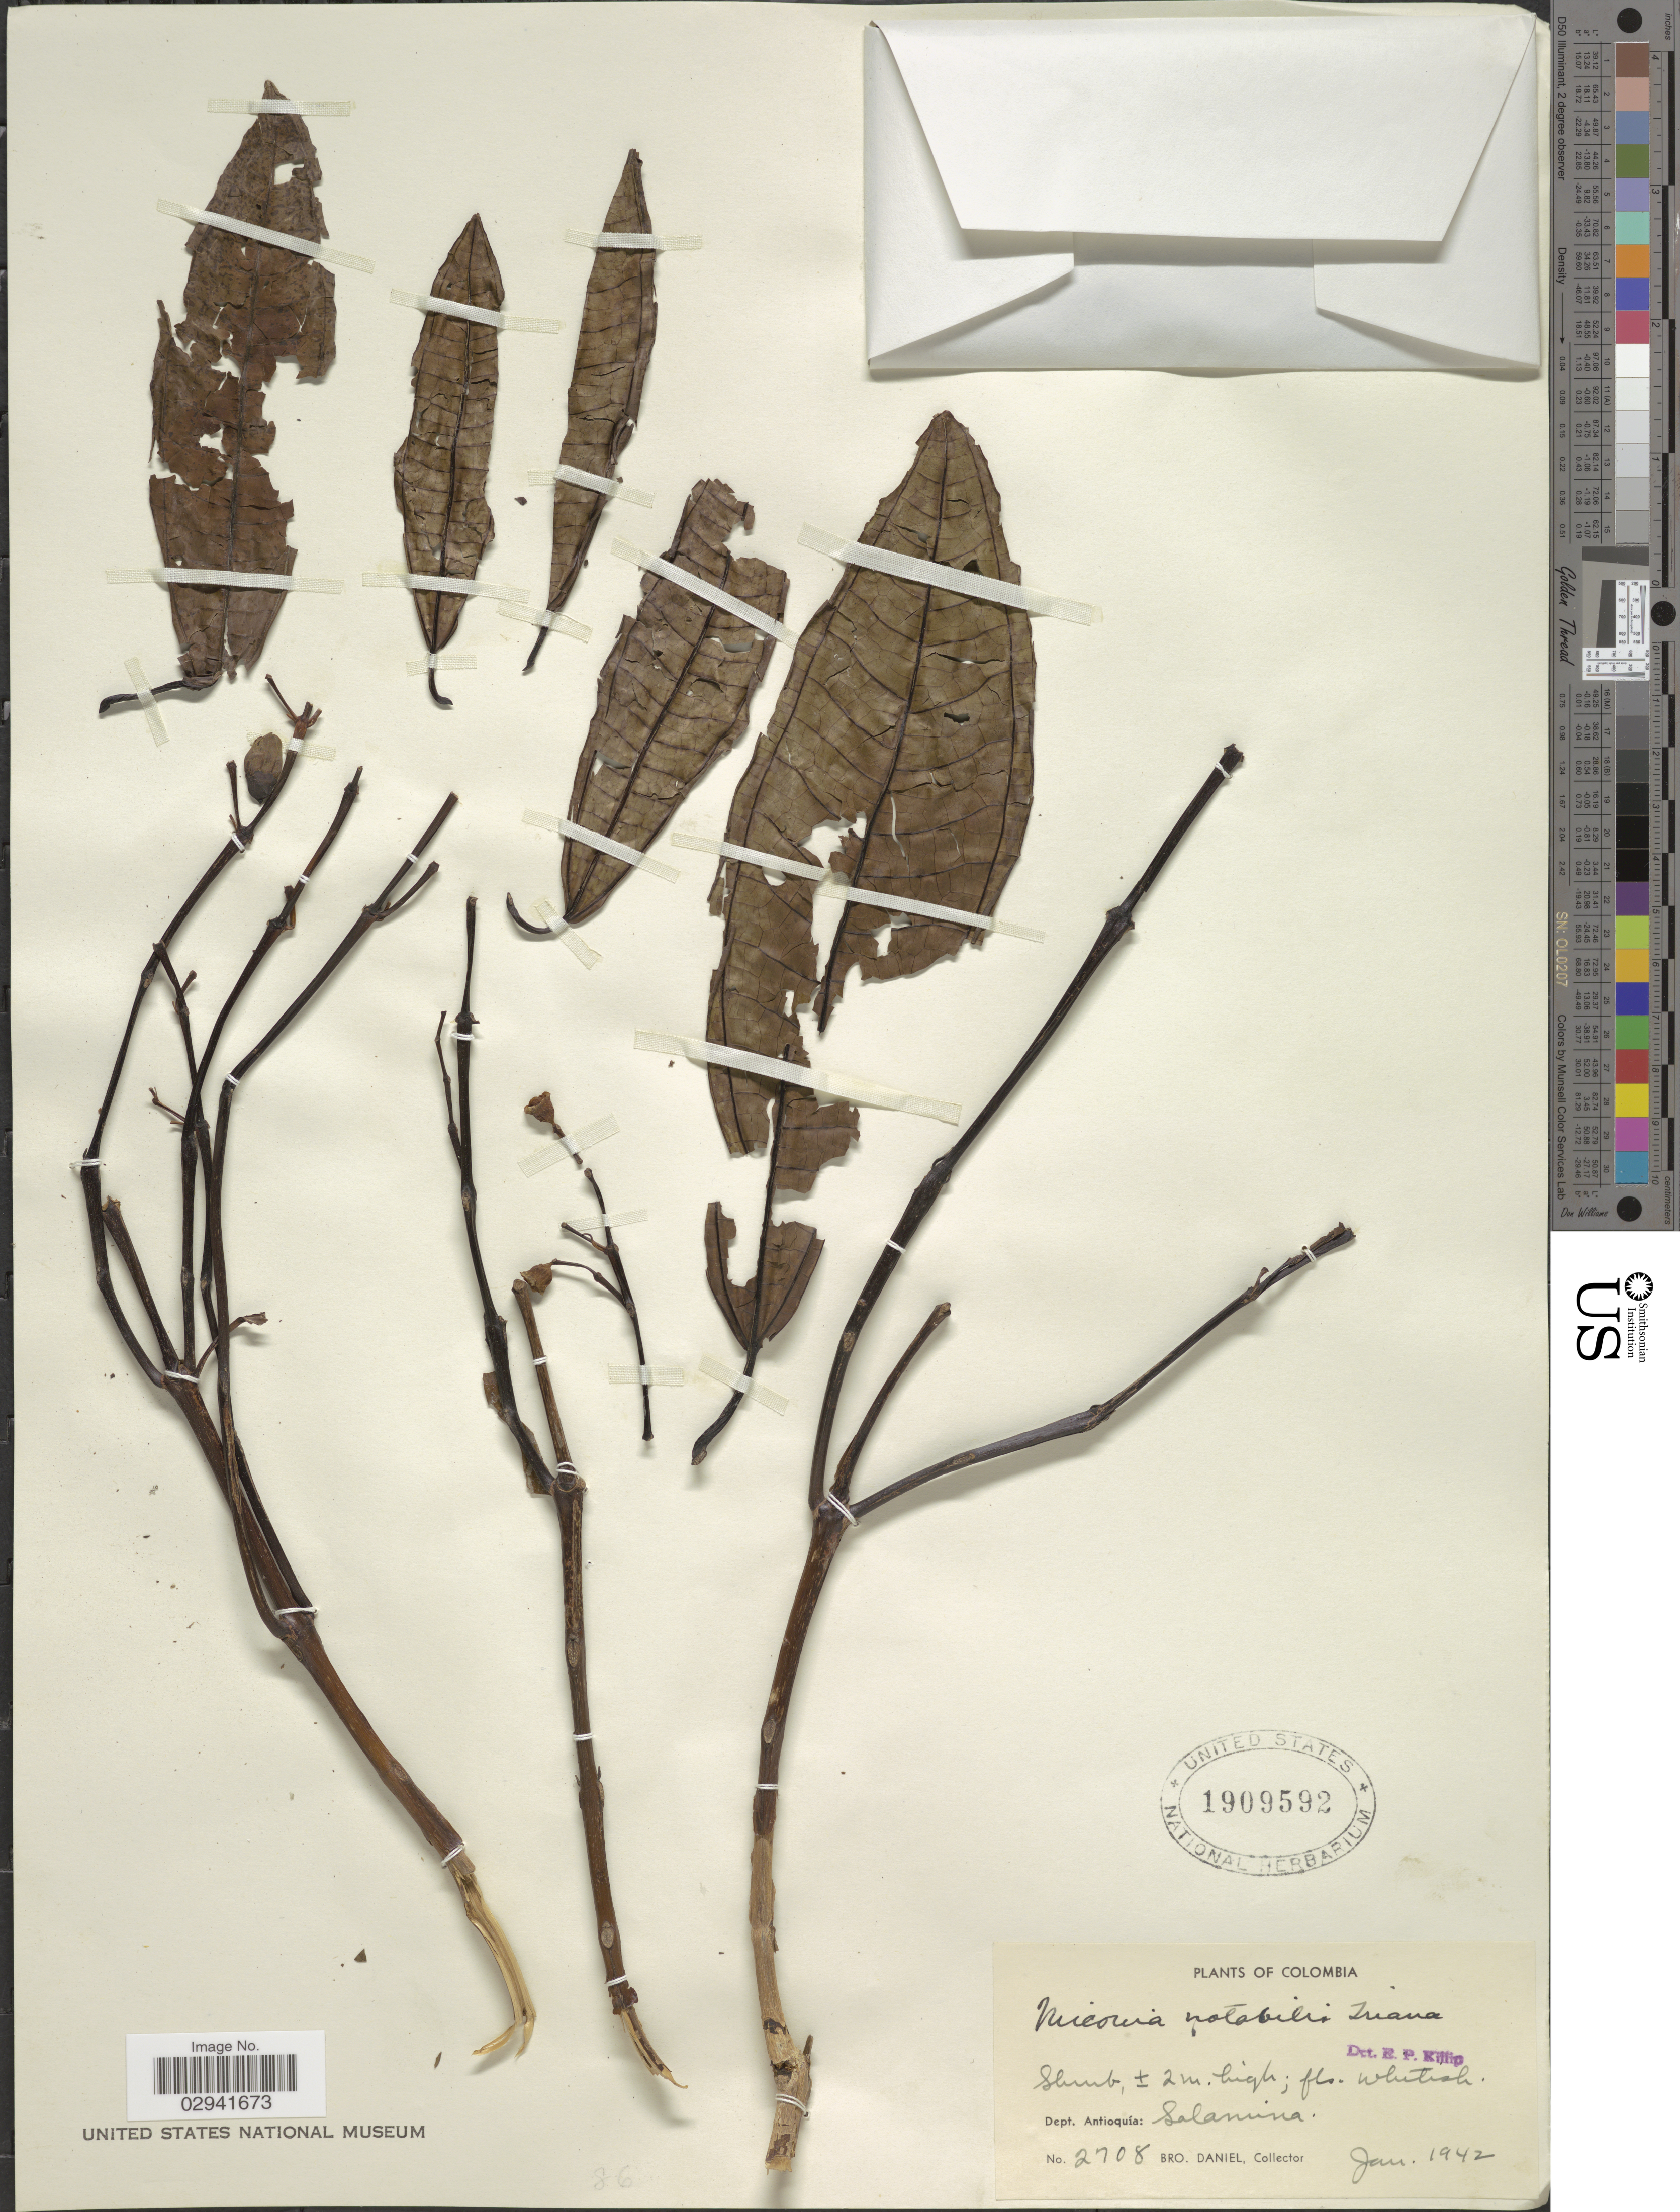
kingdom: Plantae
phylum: Tracheophyta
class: Magnoliopsida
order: Myrtales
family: Melastomataceae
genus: Miconia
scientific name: Miconia notabilis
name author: Triana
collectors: Bro. Daniel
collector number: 2708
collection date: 1942-01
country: Colombia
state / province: Antioquia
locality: Dept. Antioquía: Salamina.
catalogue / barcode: US 1909592